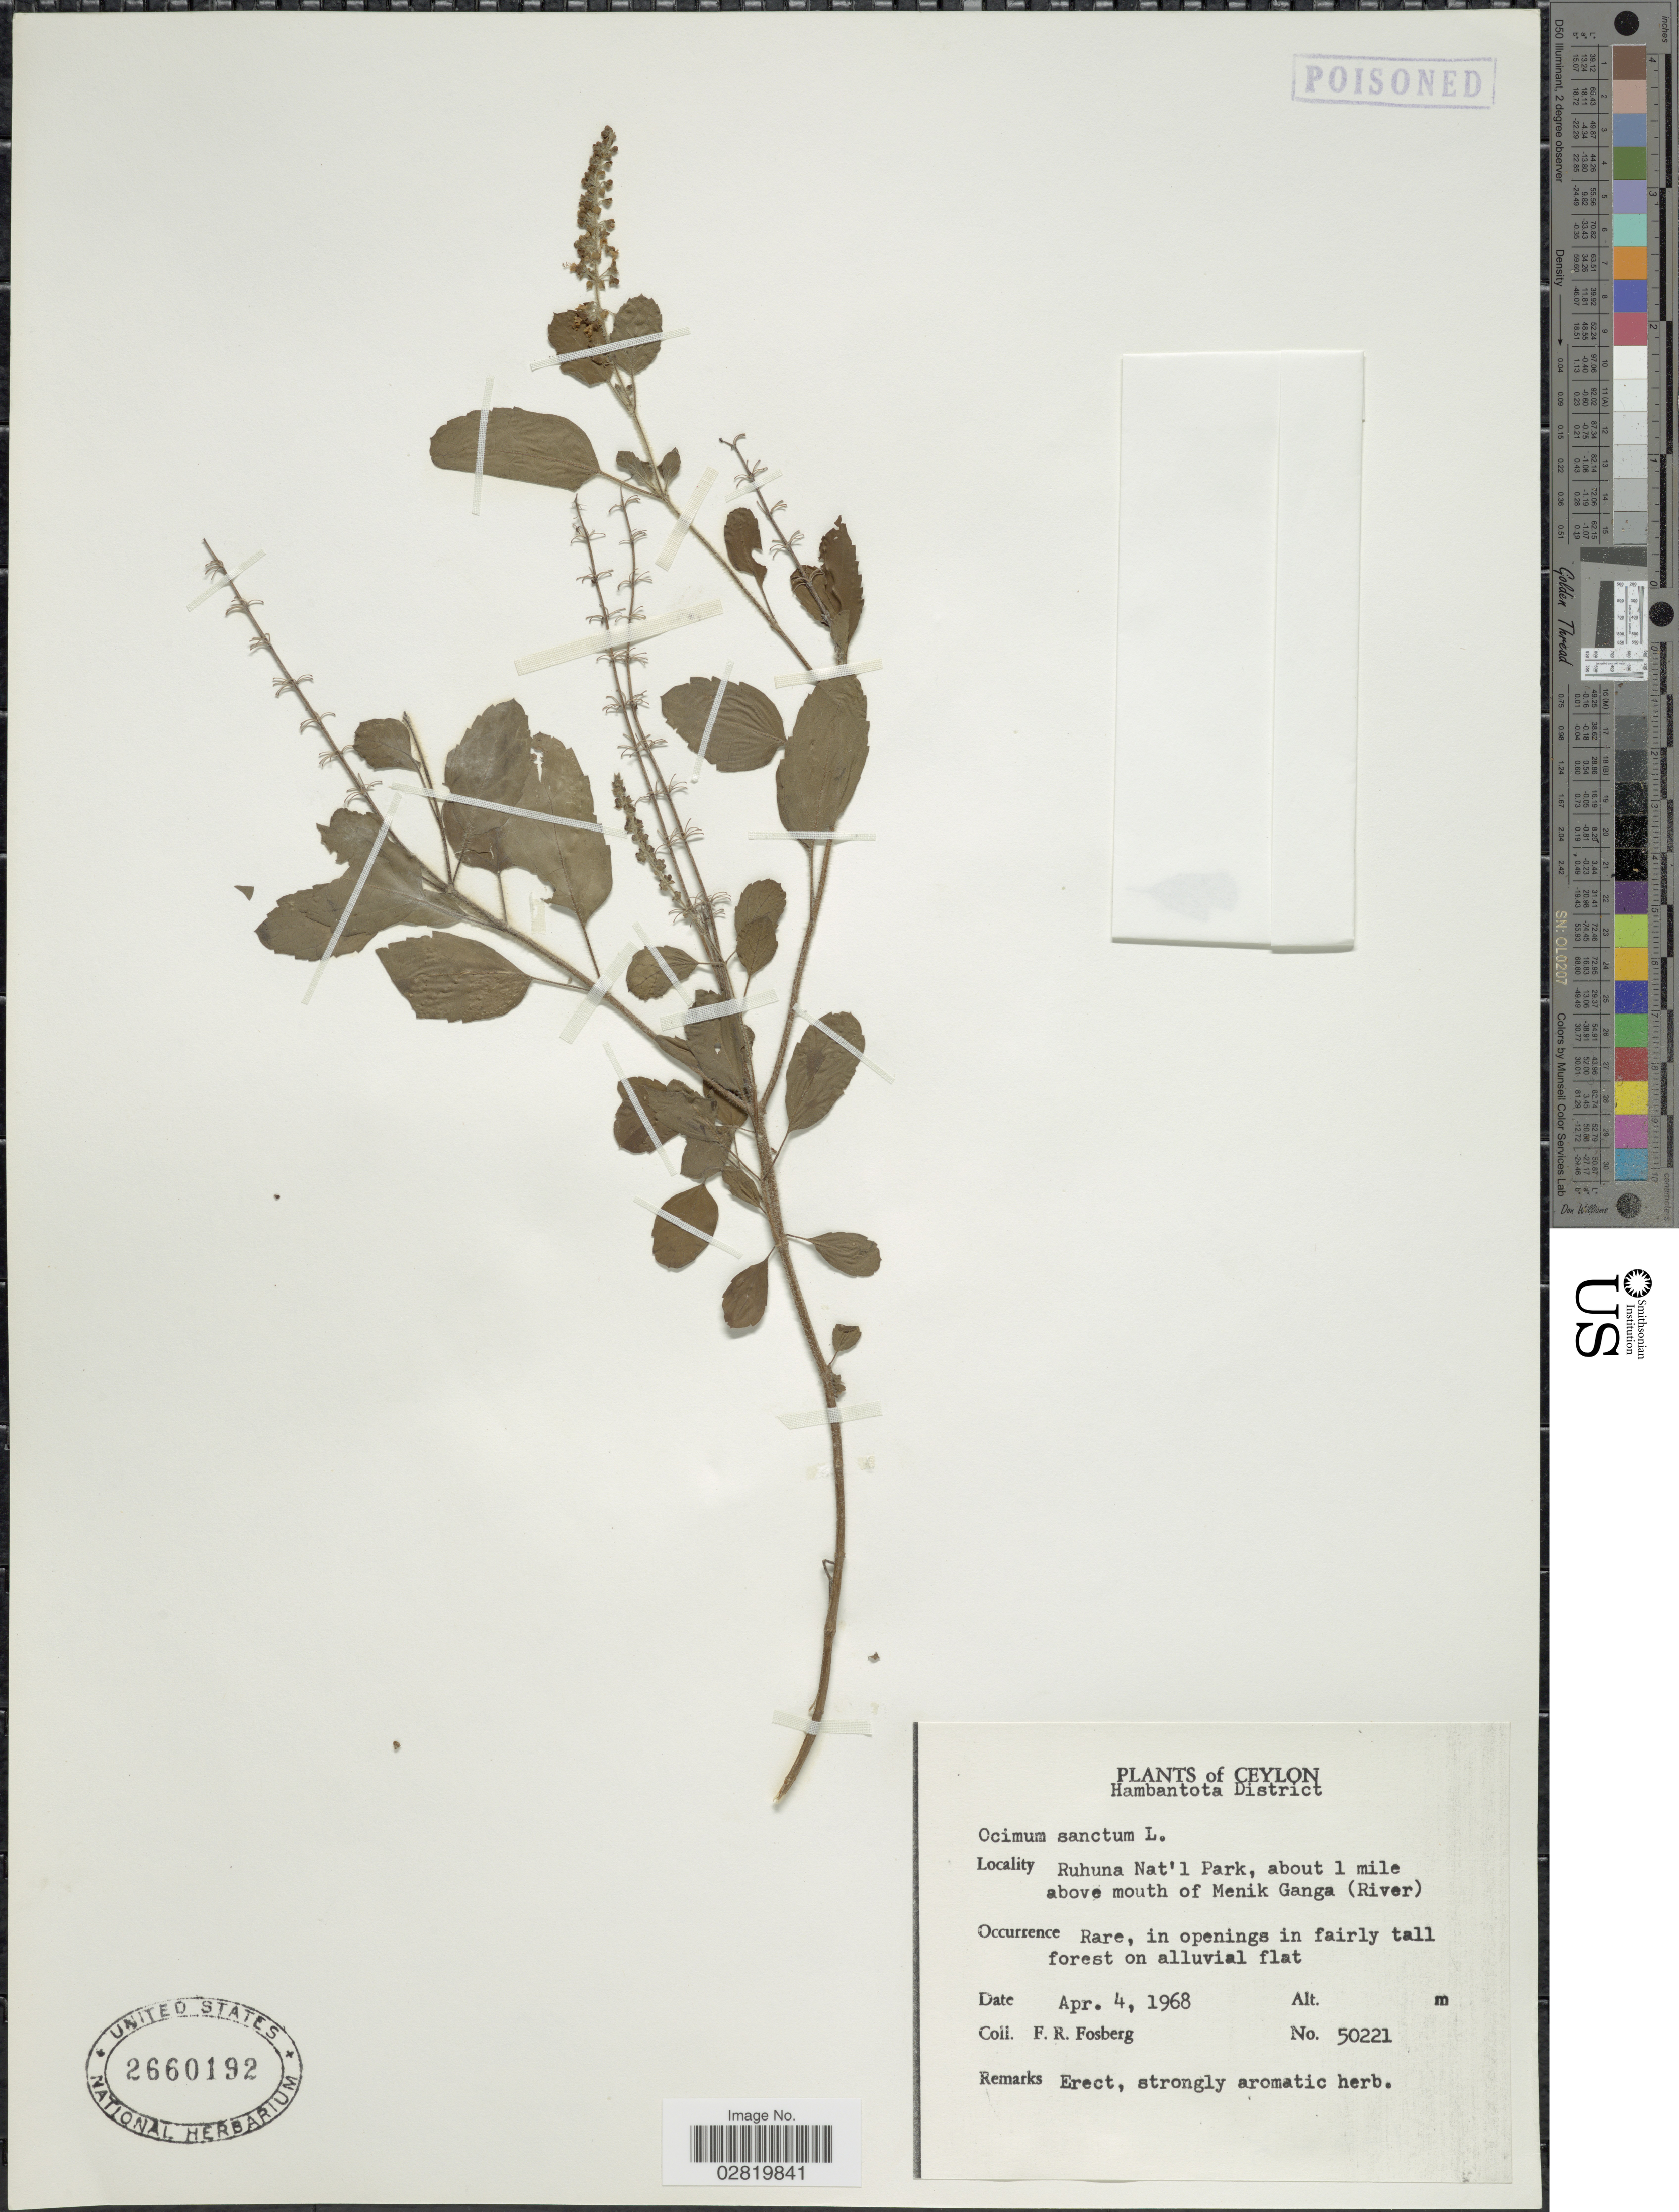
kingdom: Plantae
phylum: Tracheophyta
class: Magnoliopsida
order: Lamiales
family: Lamiaceae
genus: Ocimum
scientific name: Ocimum sanctum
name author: L.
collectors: F. R. Fosberg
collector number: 50221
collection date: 1968-04-04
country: Sri Lanka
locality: Ceylon, Hambantota District, Ruhuna Nat'l Park, about 1 mile above mouth of Menik Ganga (River).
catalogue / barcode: US 2660192